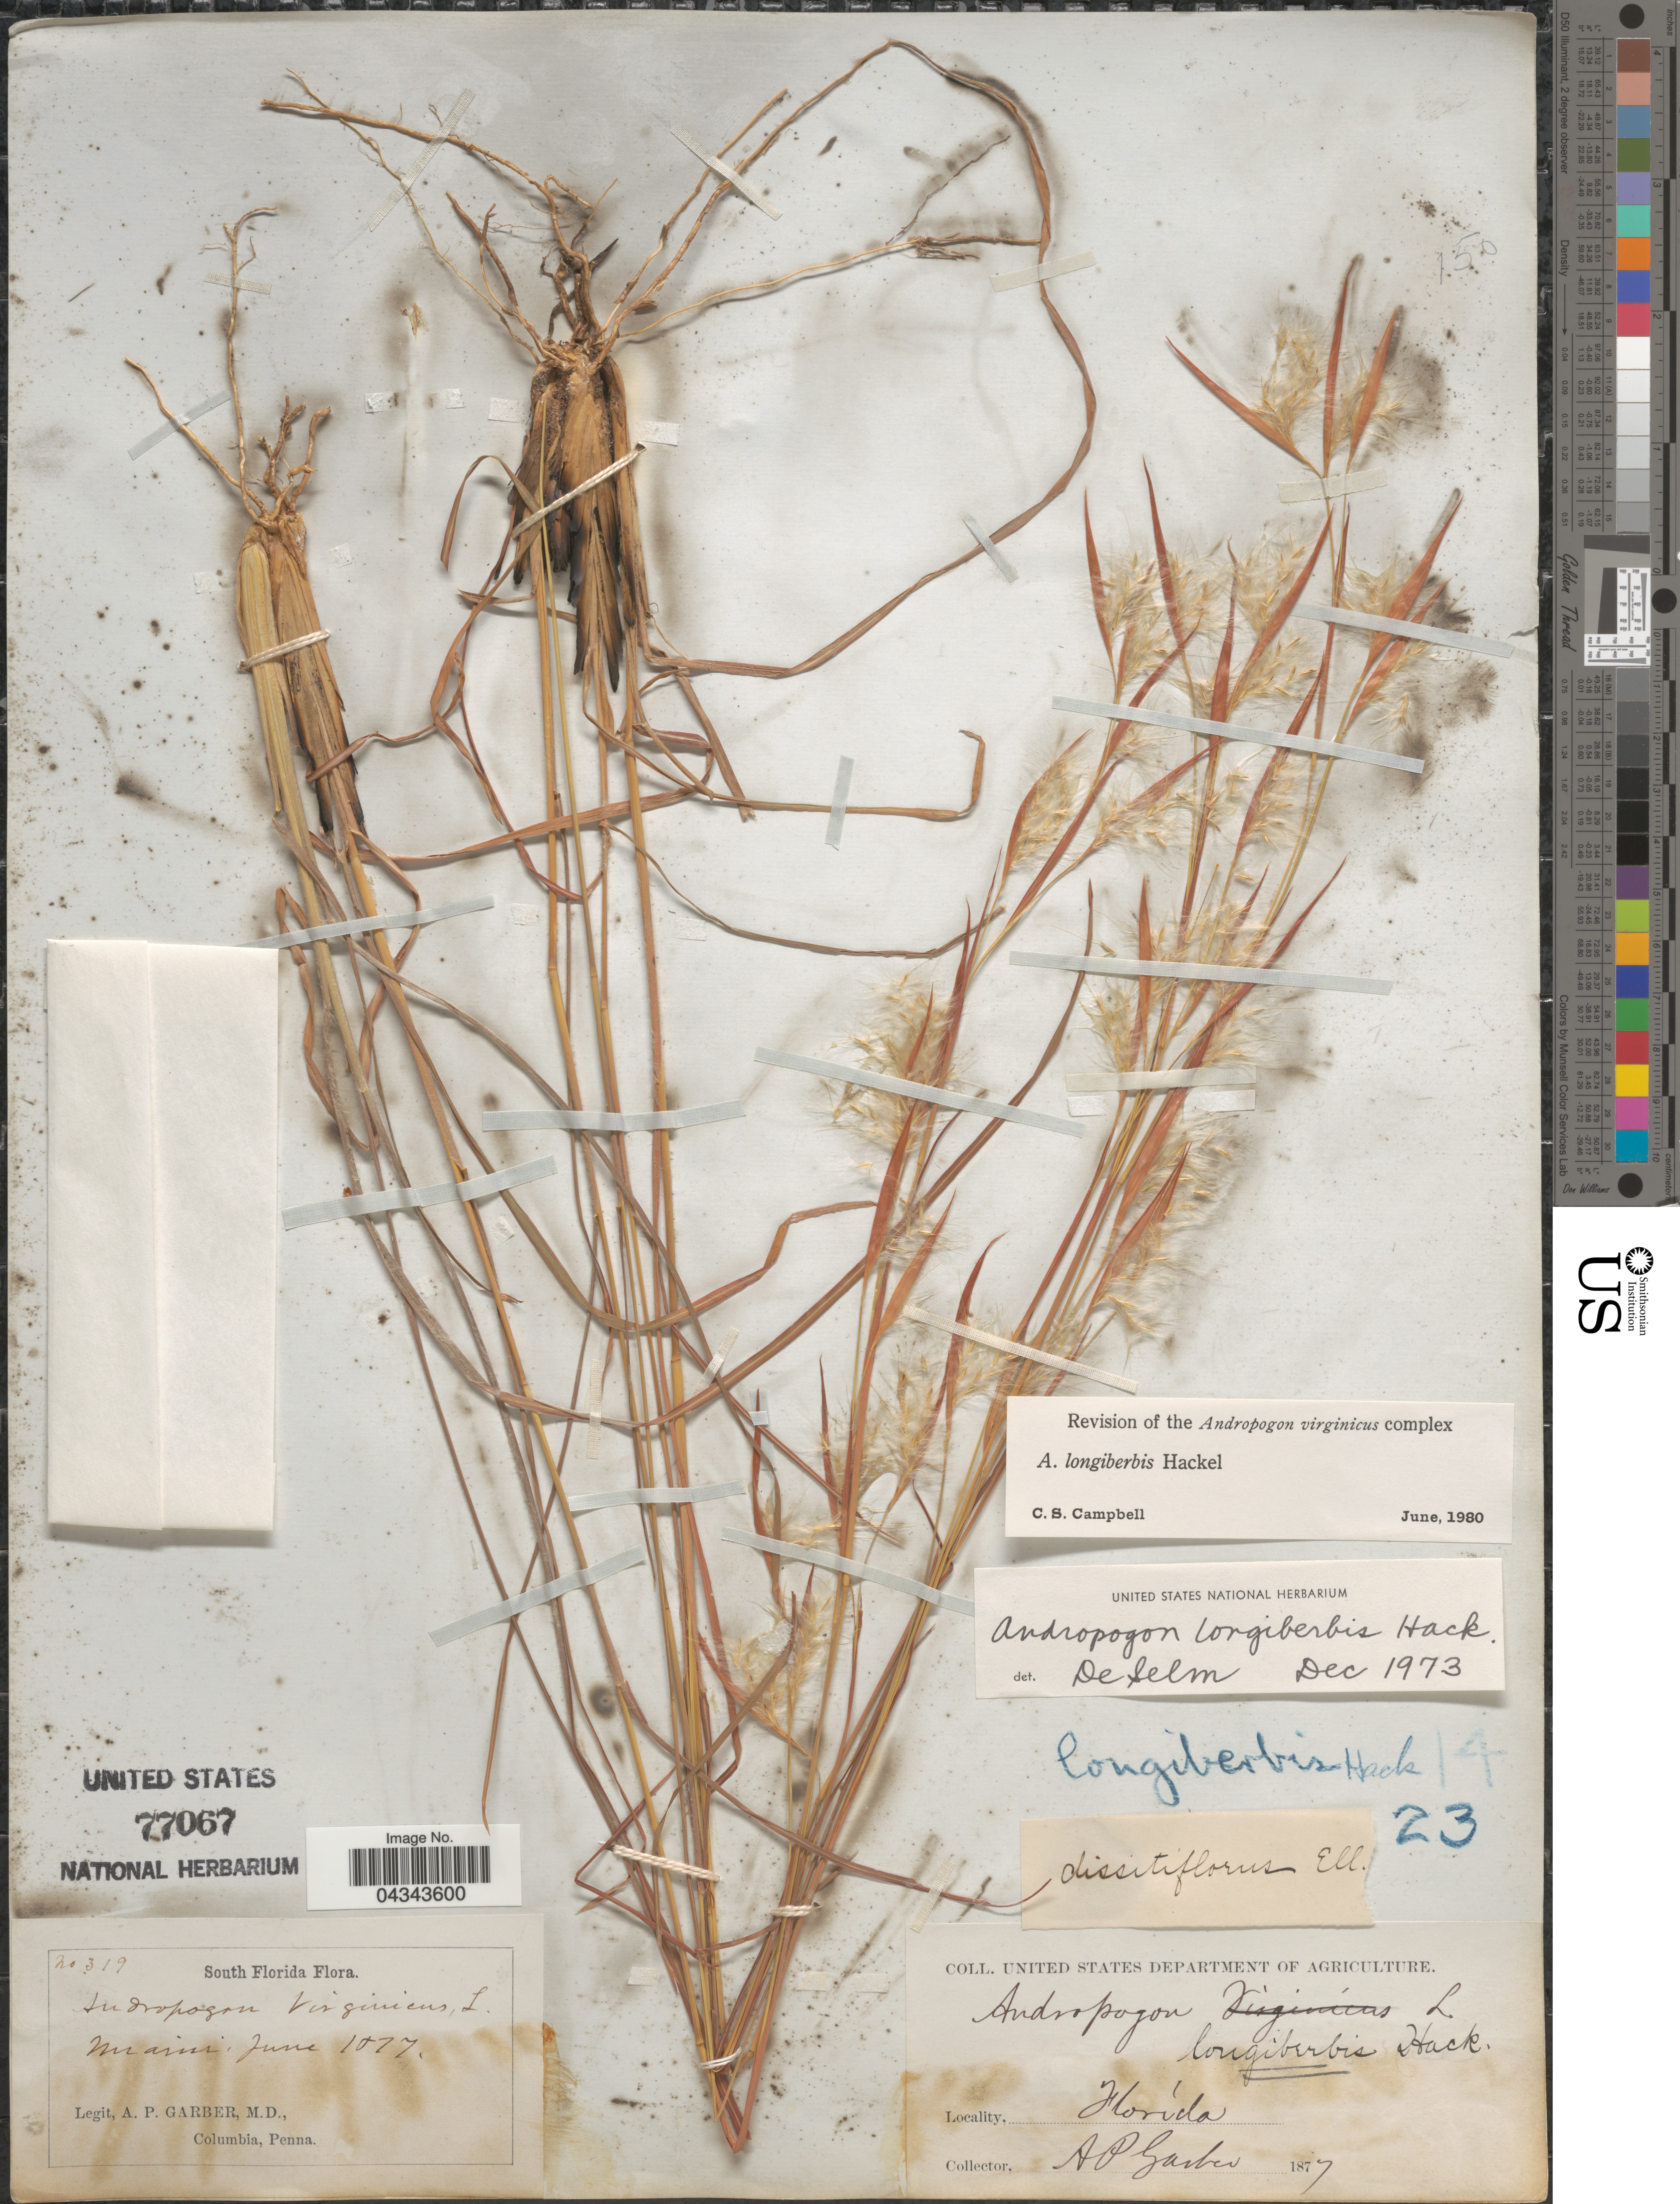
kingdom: Plantae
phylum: Tracheophyta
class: Liliopsida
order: Poales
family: Poaceae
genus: Andropogon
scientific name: Andropogon longiberbis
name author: Hack.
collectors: A. P. Garber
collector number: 319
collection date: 1877-06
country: United States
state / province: Florida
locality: South Florida. Miami.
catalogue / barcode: US 77067